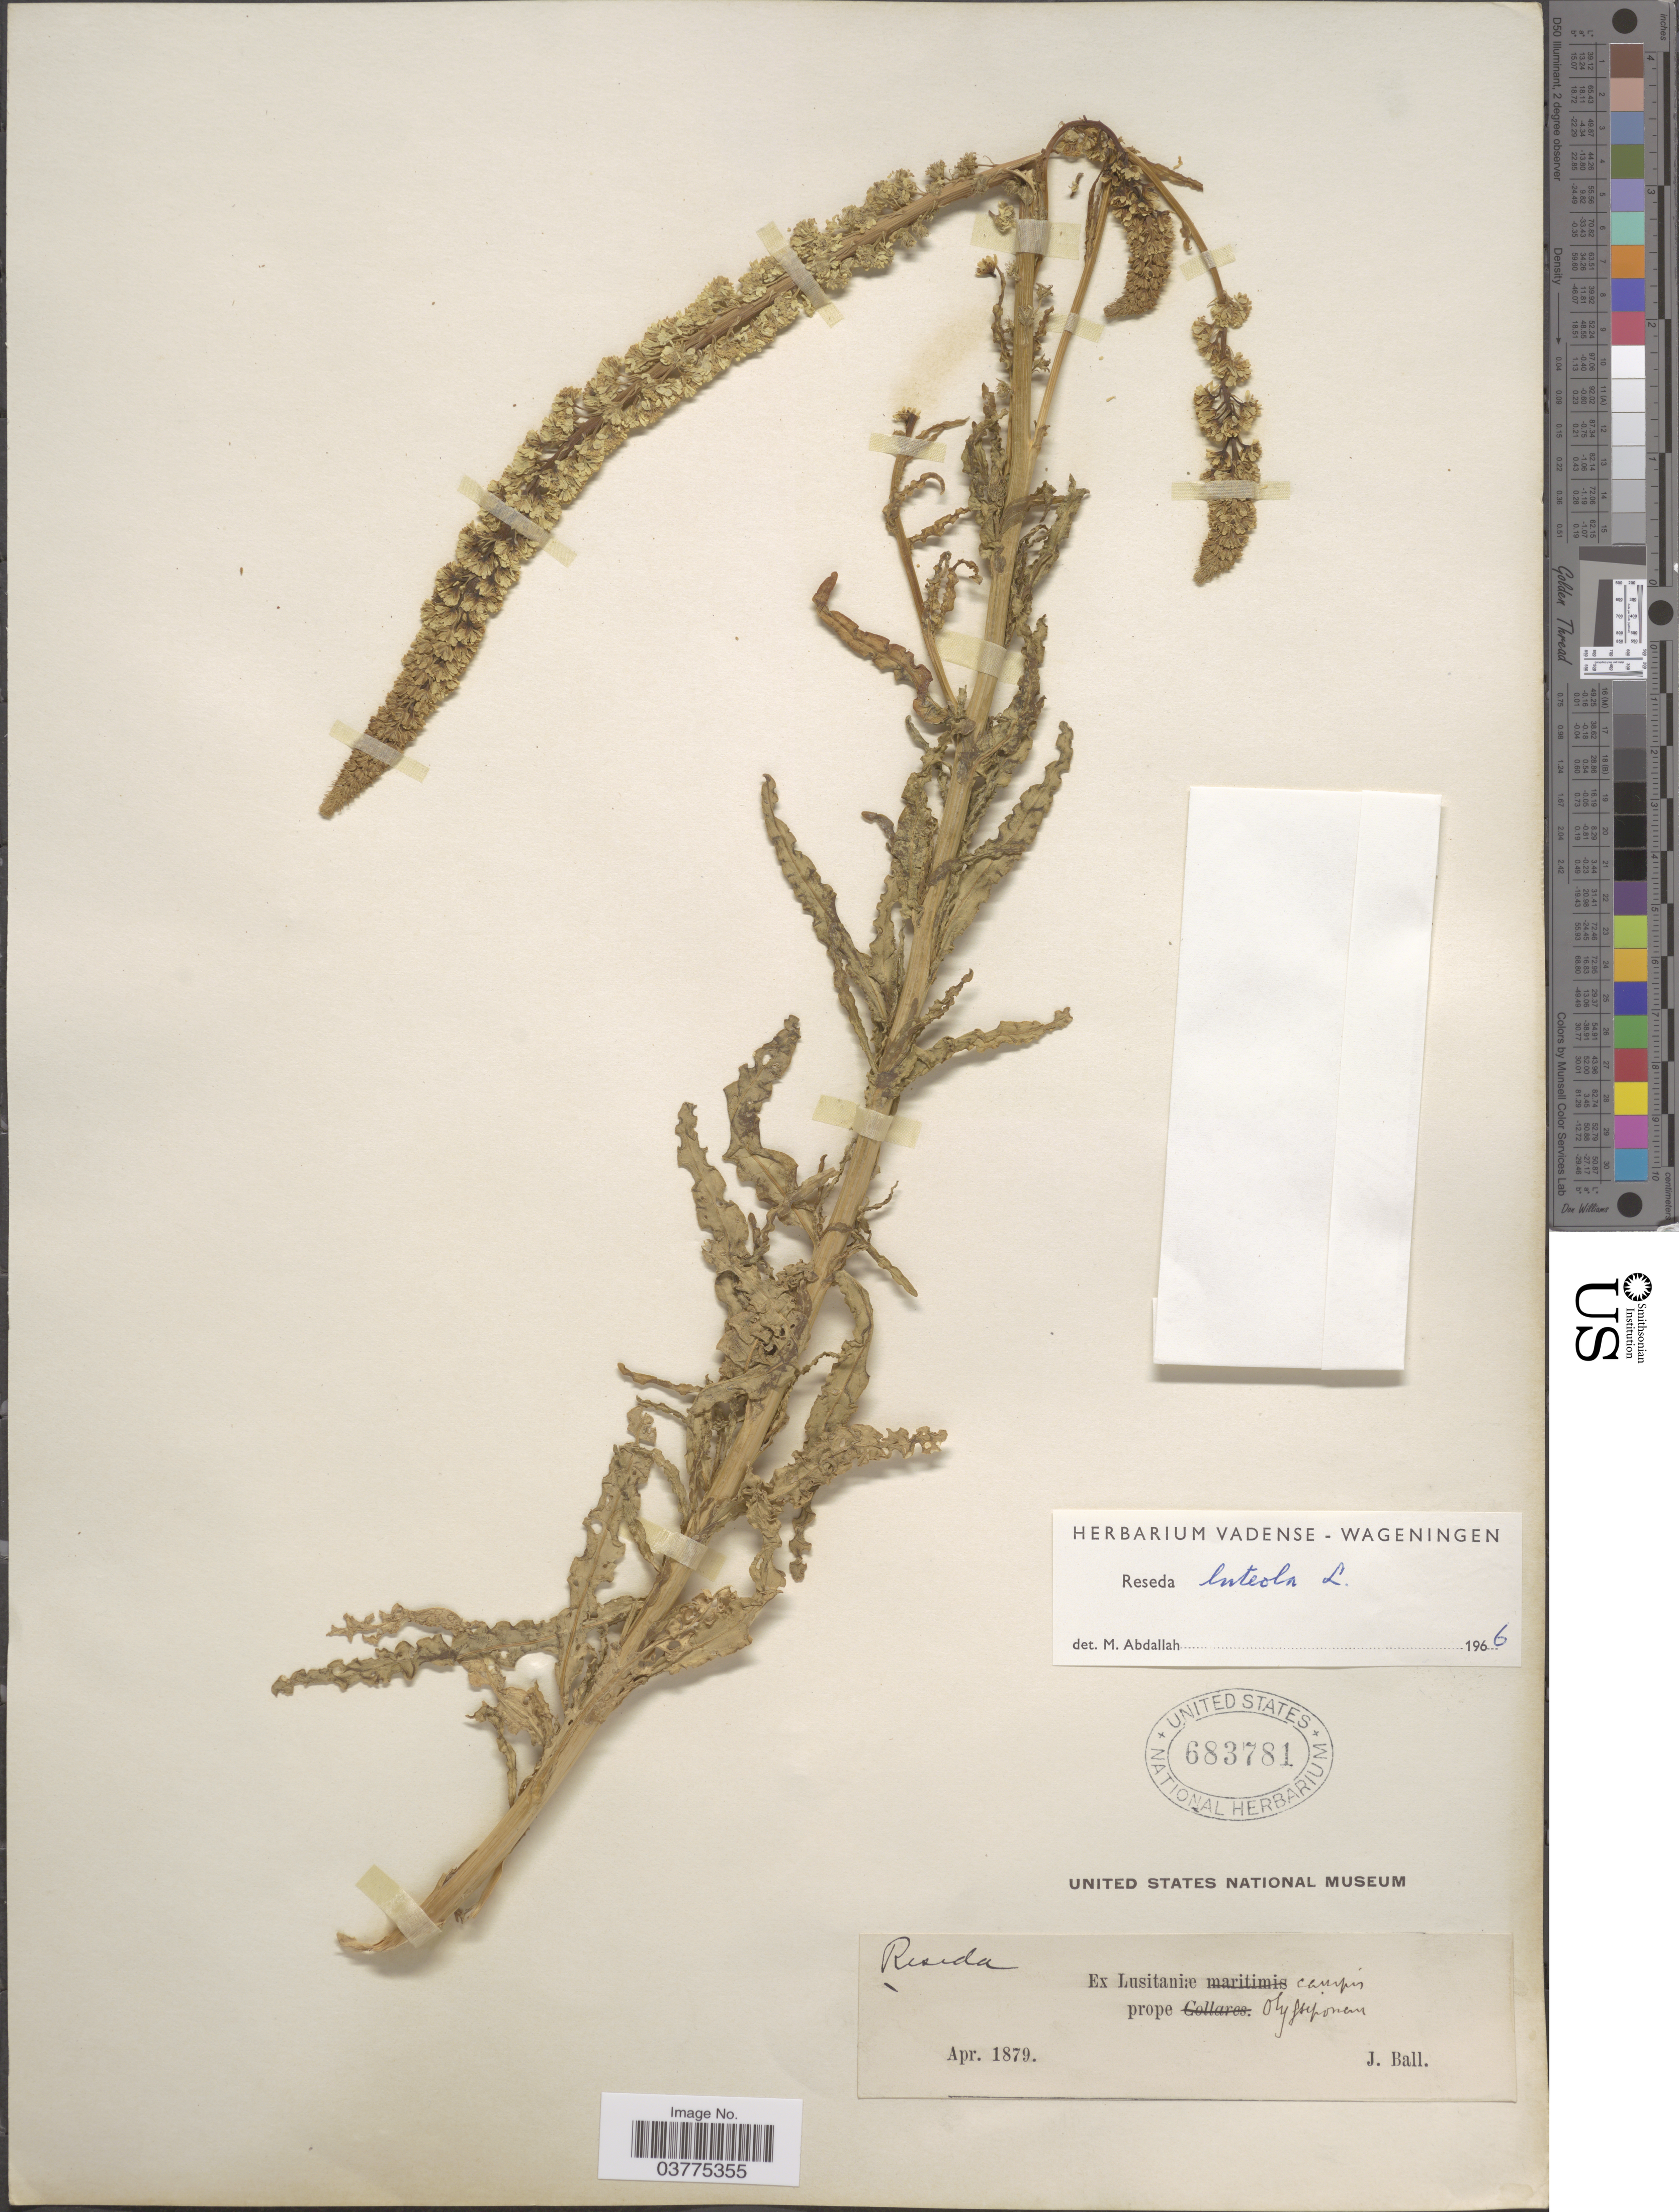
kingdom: Plantae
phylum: Tracheophyta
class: Magnoliopsida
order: Brassicales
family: Resedaceae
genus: Reseda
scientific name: Reseda luteola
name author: L.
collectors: J. Ball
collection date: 1879-04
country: Portugal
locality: Ex Lusitaniæ campis prope Olyssiponem.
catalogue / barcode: US 683781